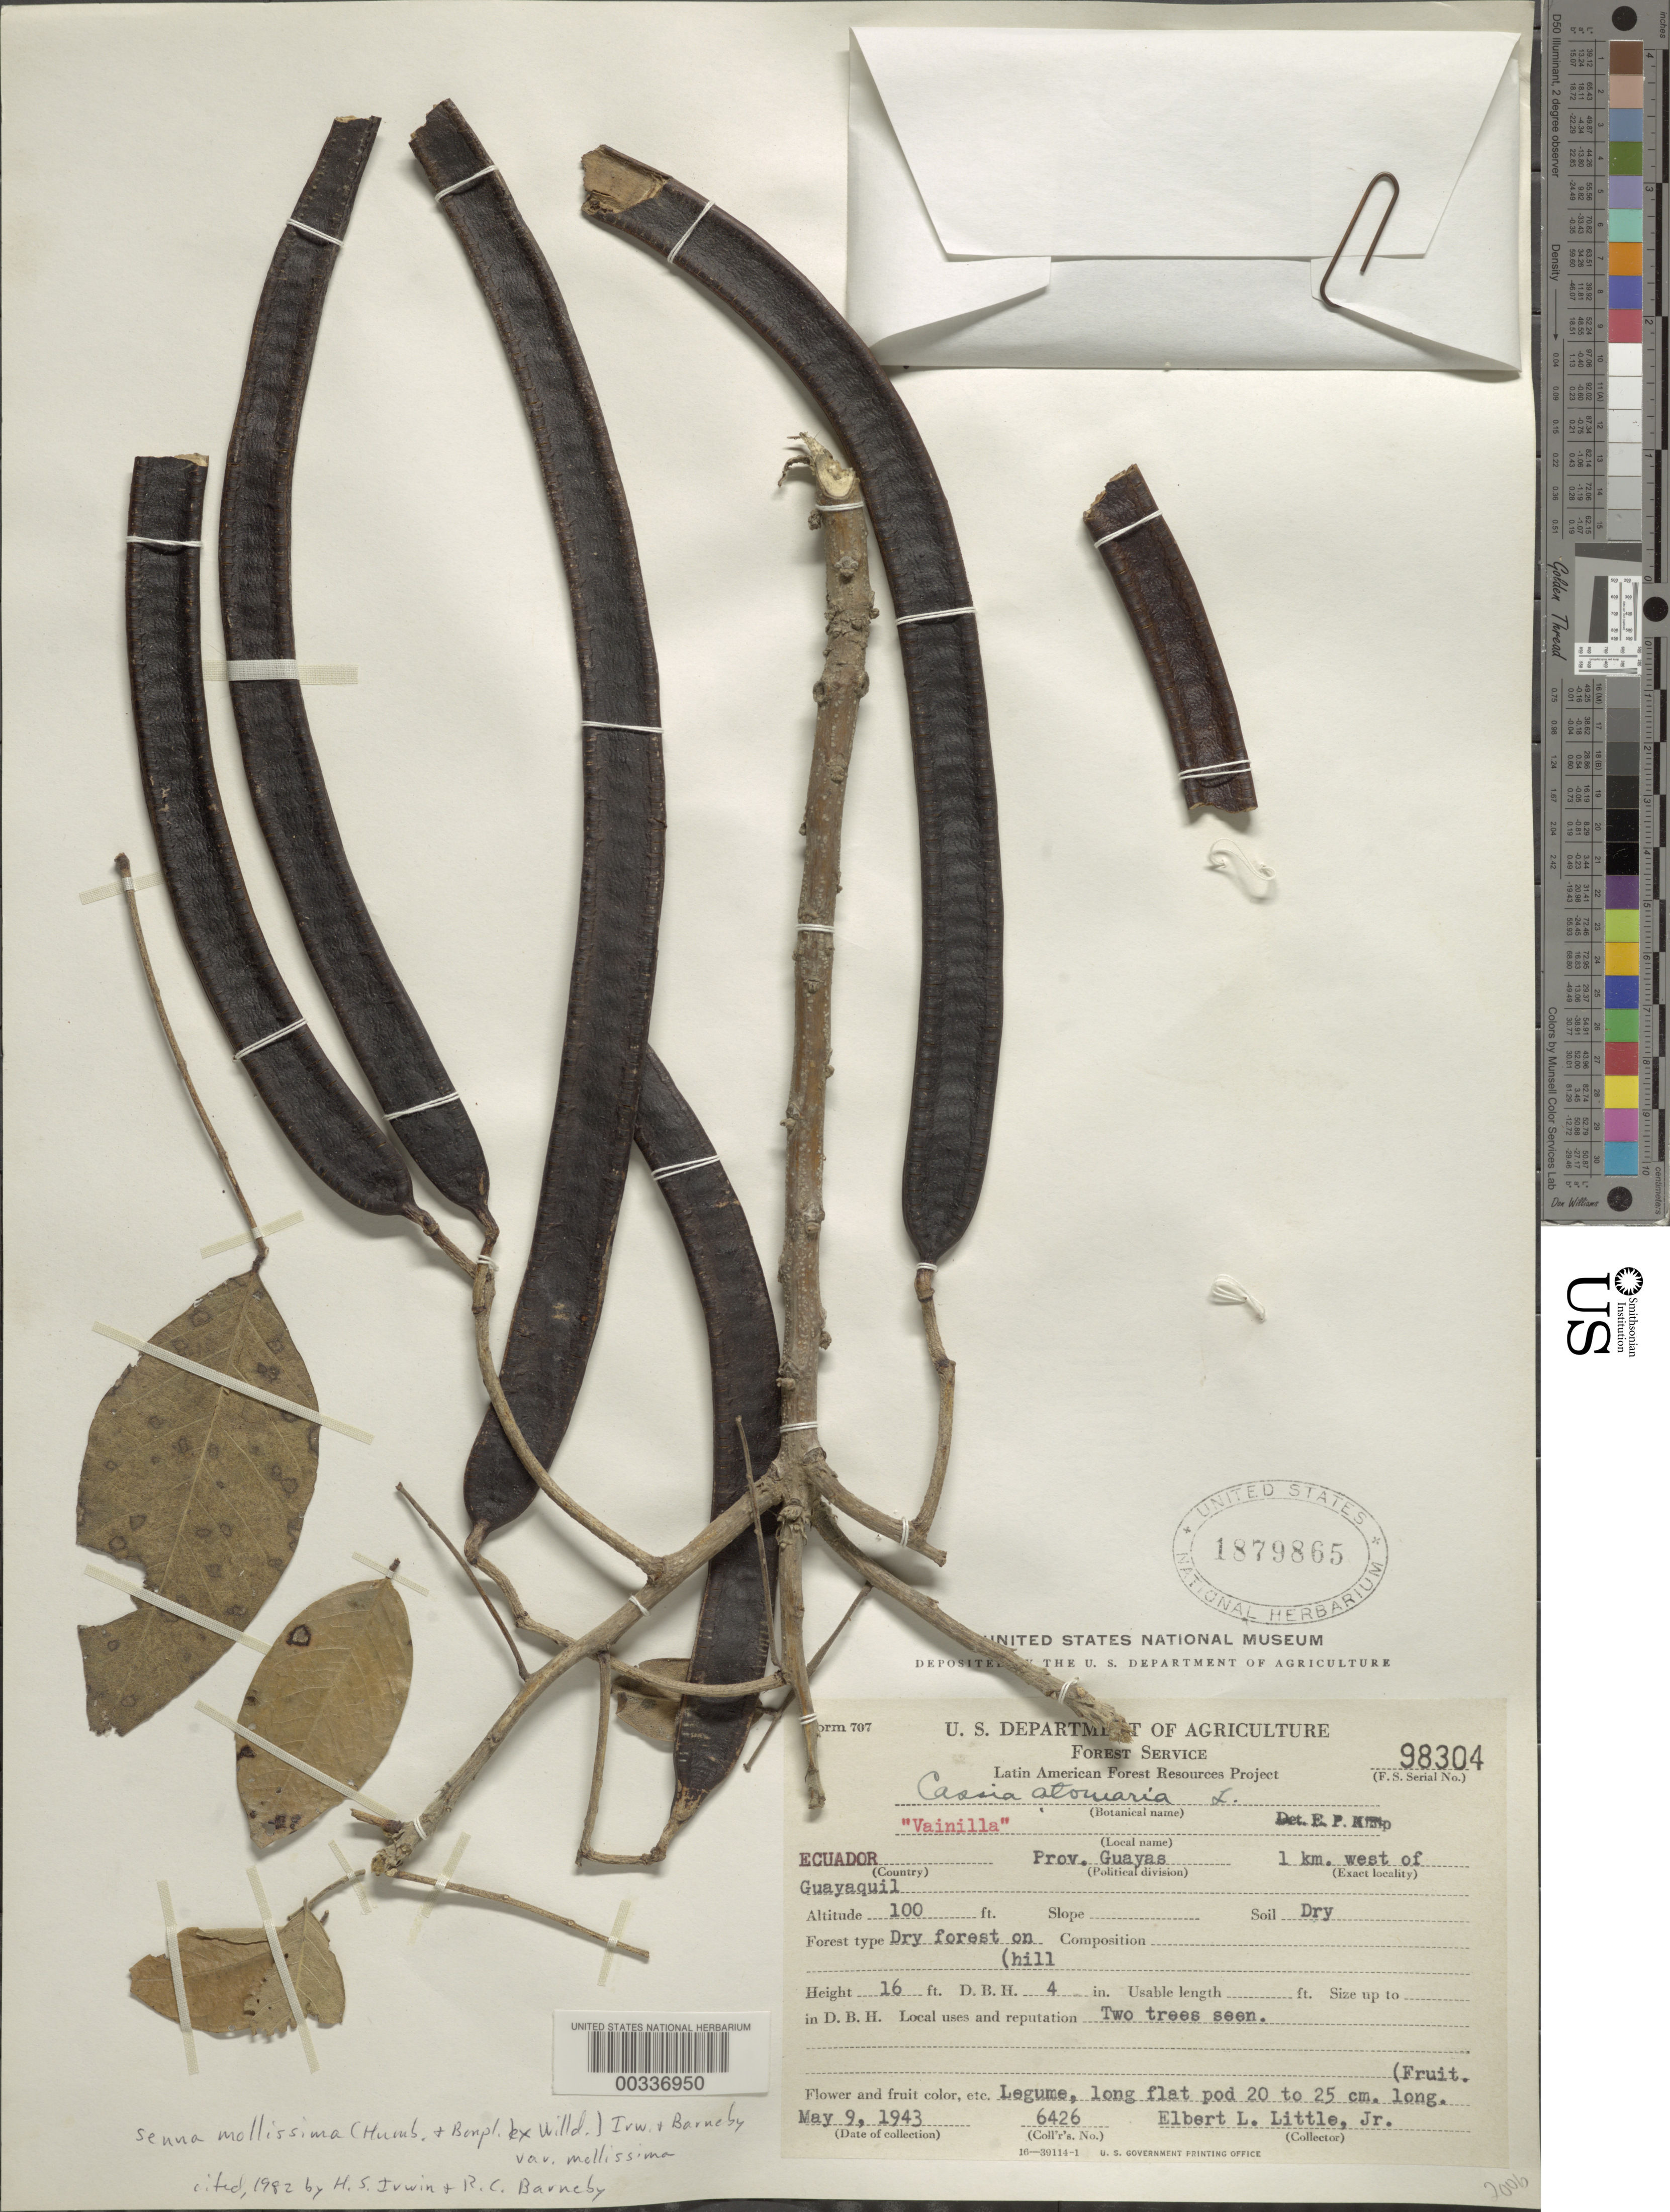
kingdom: Plantae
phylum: Tracheophyta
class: Magnoliopsida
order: Fabales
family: Fabaceae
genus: Senna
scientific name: Senna mollissima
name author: (Humb. & Bonpl. ex Willd.) H.S. Irwin & Barneby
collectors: E. L. Little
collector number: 6426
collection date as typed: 09 May 1943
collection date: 1943-05-09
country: Ecuador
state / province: Guayas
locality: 1 km W of Guayaquil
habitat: Dry forest on hill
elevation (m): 30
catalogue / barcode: US 1879865